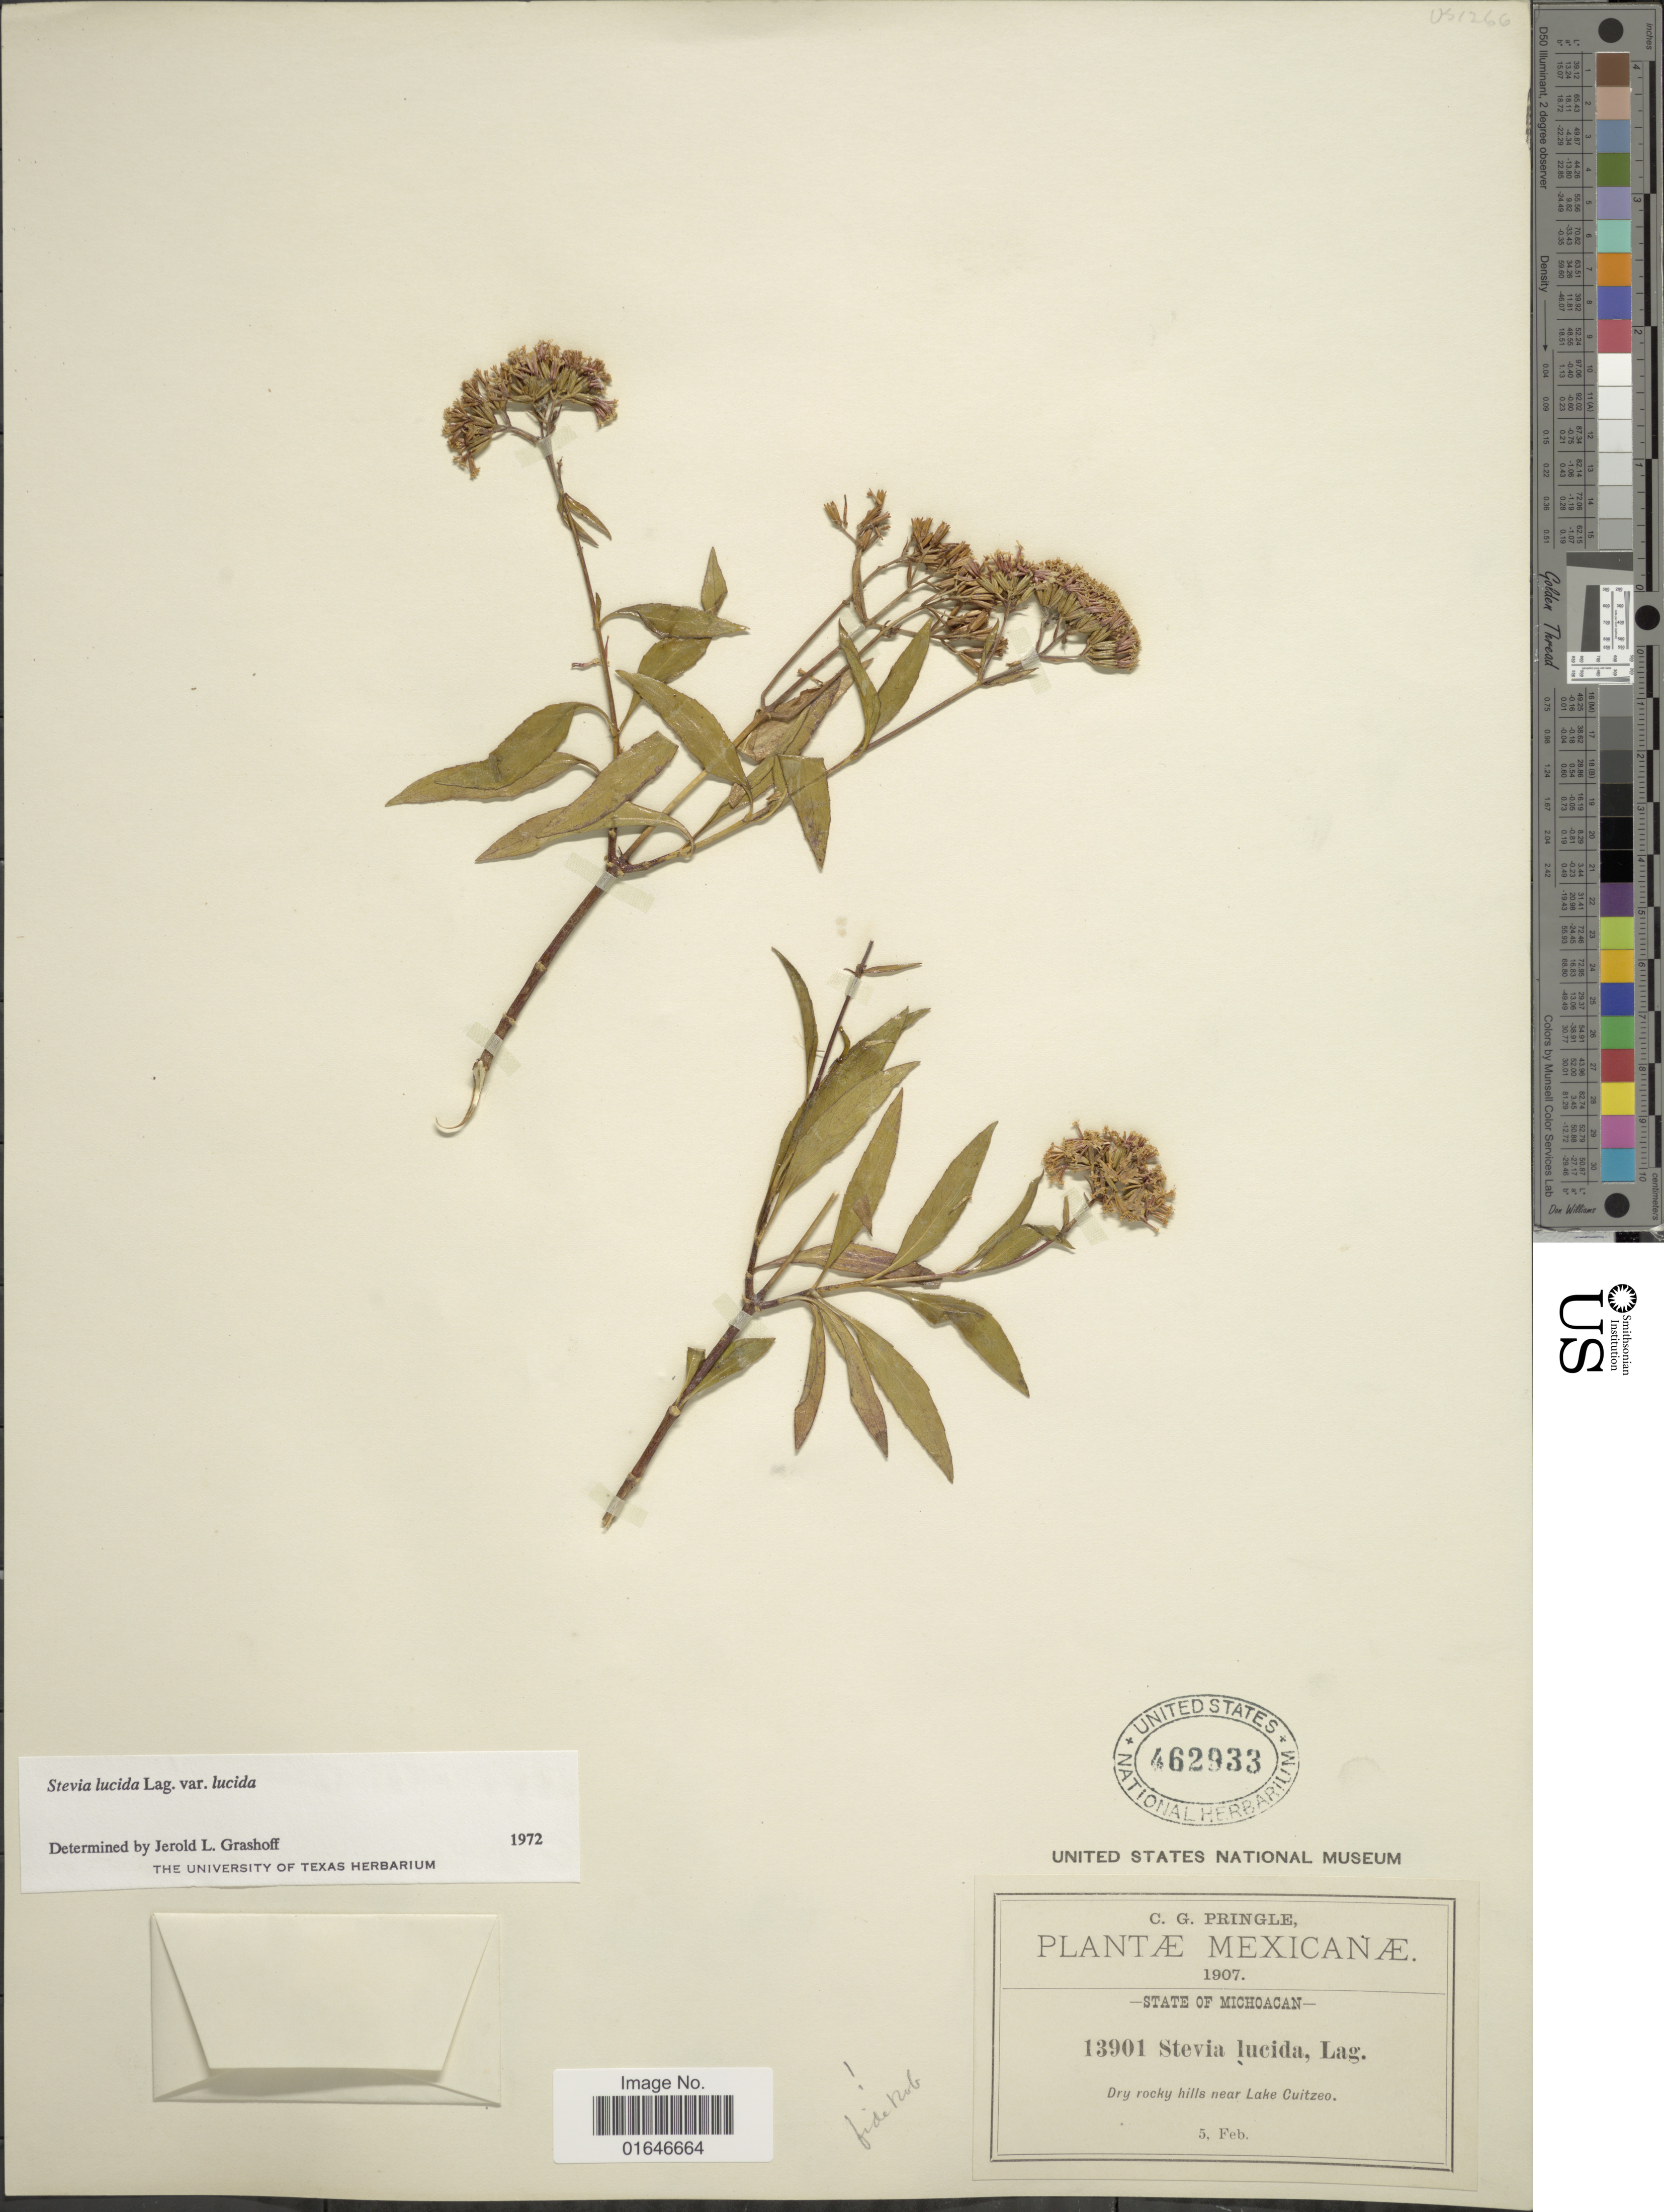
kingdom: Plantae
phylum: Tracheophyta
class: Magnoliopsida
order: Asterales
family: Asteraceae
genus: Stevia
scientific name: Stevia lucida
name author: Lag.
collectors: C. G. Pringle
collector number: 13901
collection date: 1907-02-05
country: Mexico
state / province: Michoacán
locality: State of Michoacan, Dry Rocky hills near Lake Cuitzeo.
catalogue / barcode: US 462933